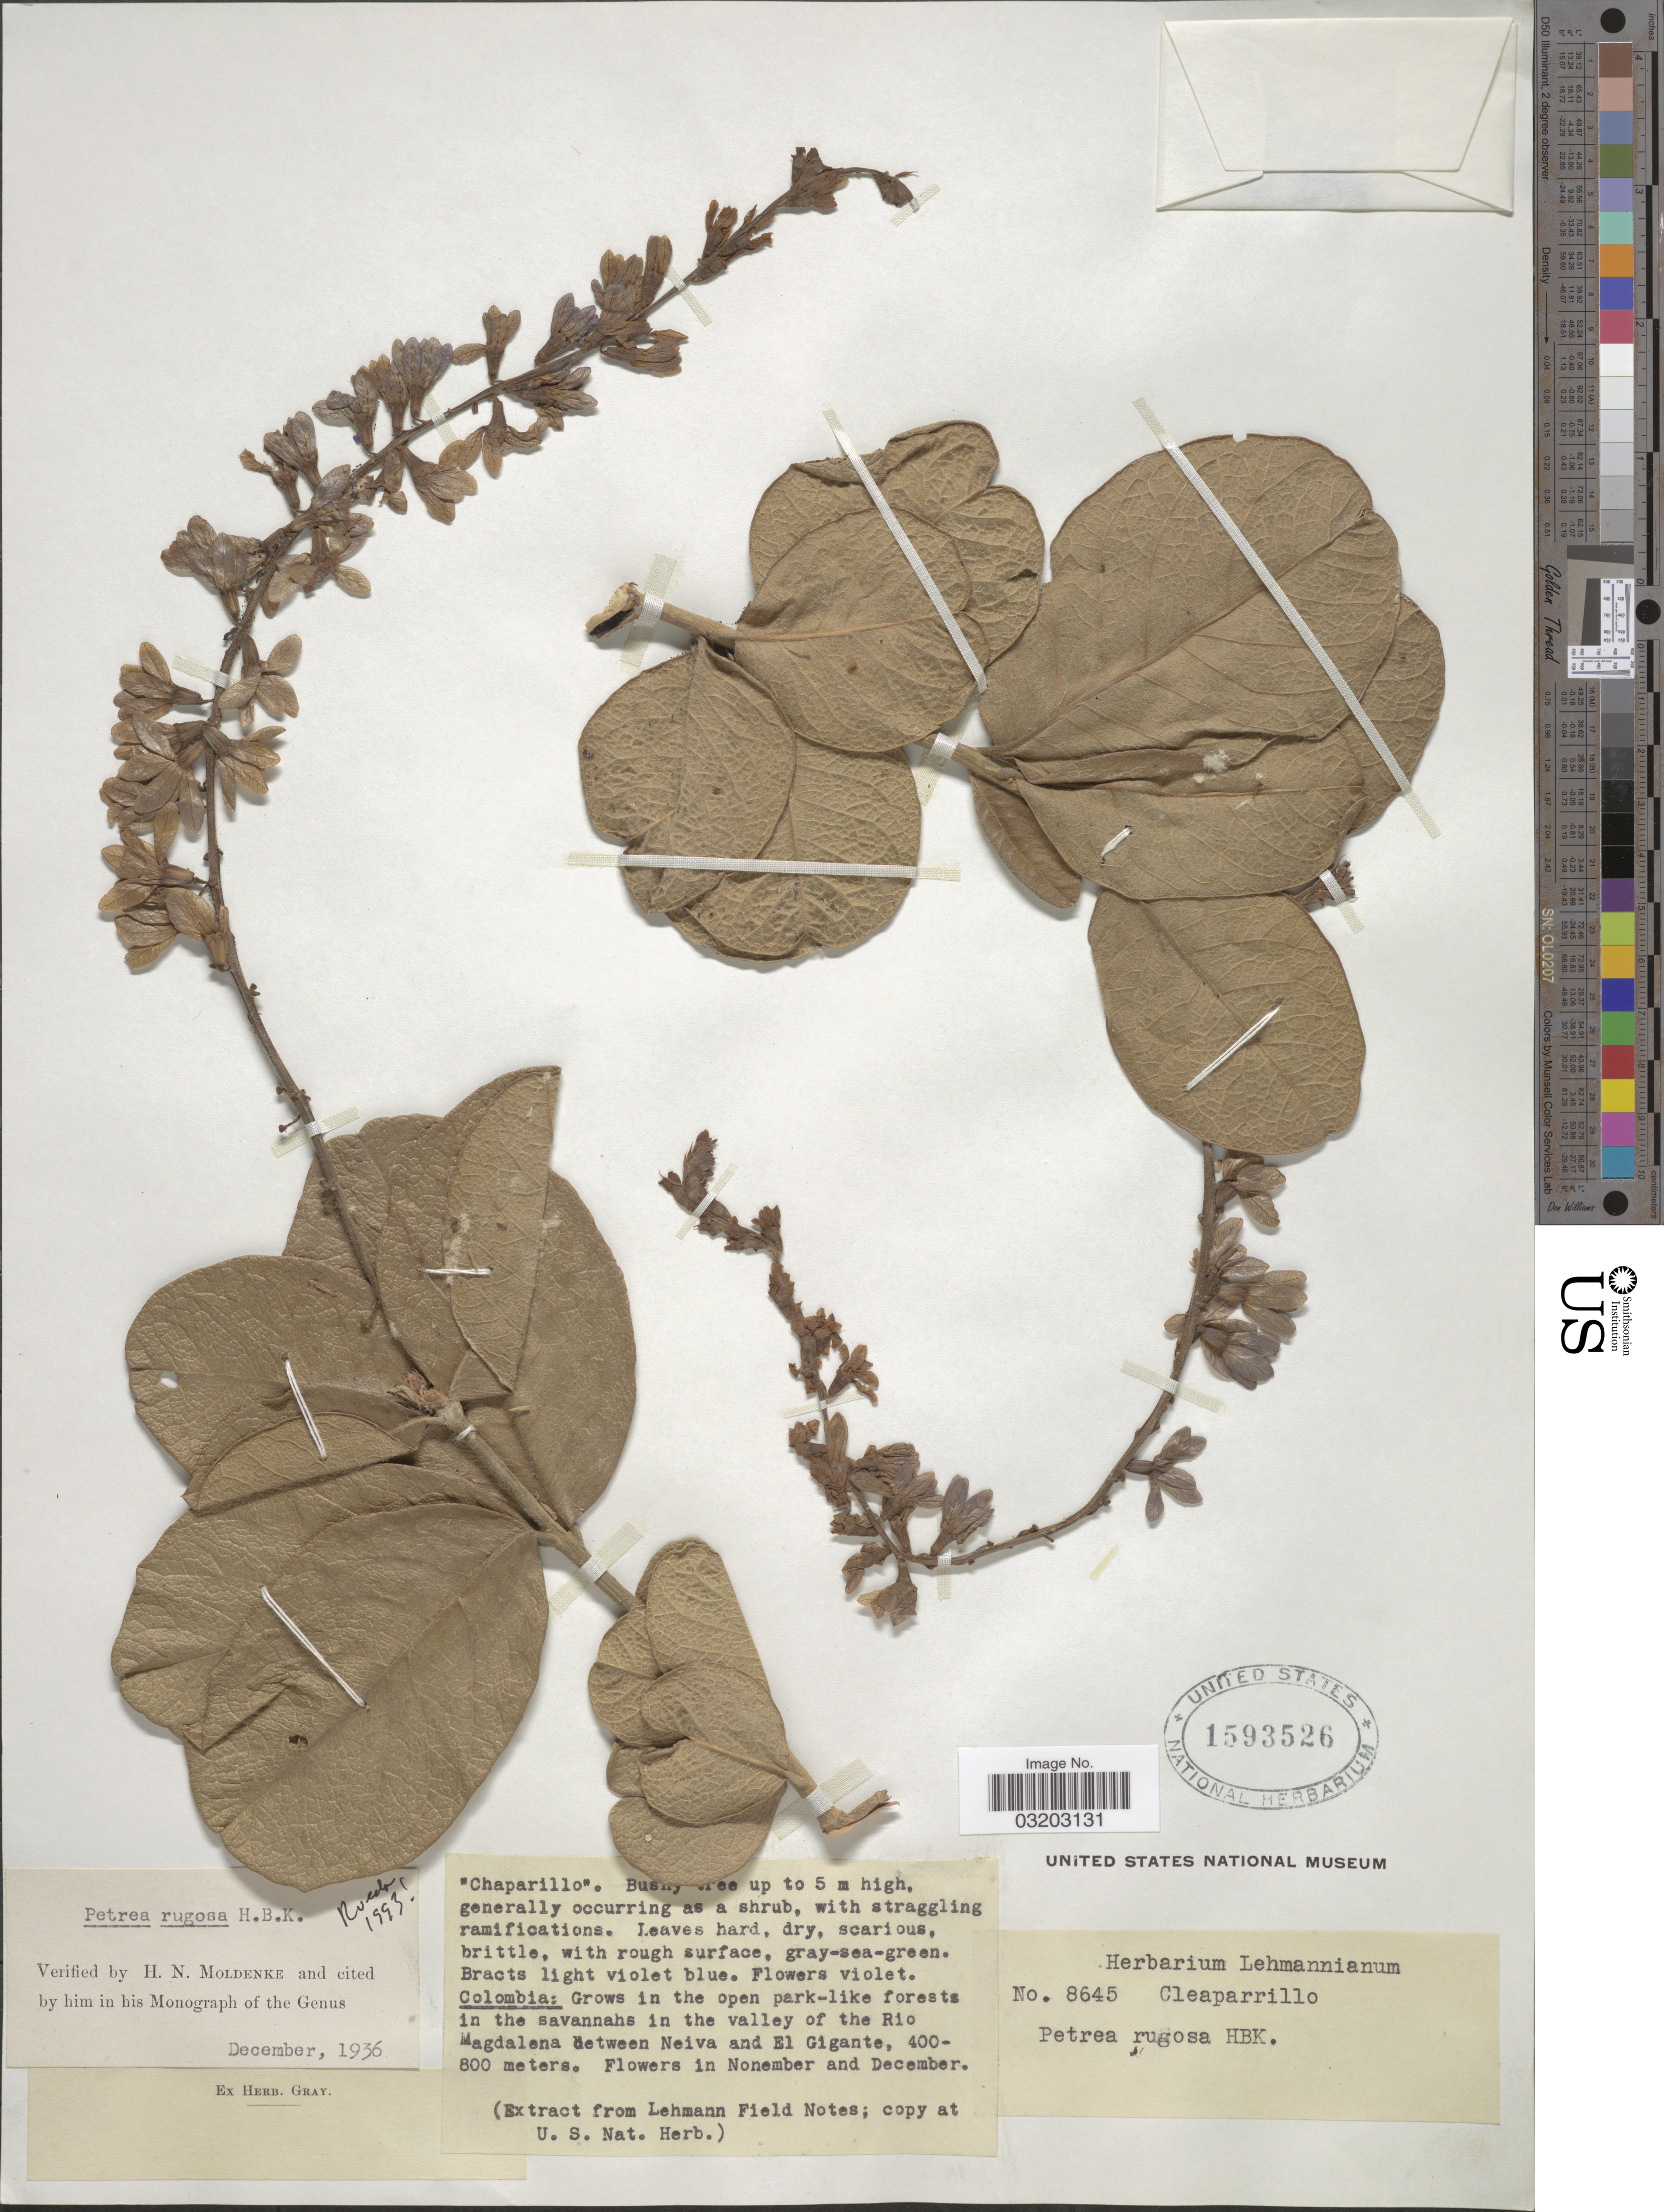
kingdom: Plantae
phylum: Tracheophyta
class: Magnoliopsida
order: Lamiales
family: Verbenaceae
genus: Petrea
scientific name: Petrea rugosa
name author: Kunth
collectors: ex herb. Lehmannianum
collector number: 8645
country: Colombia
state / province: Magdalena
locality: In the valley of the Rio Magdalena between Neiva and El Gigante.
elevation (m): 800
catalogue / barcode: US 1593526